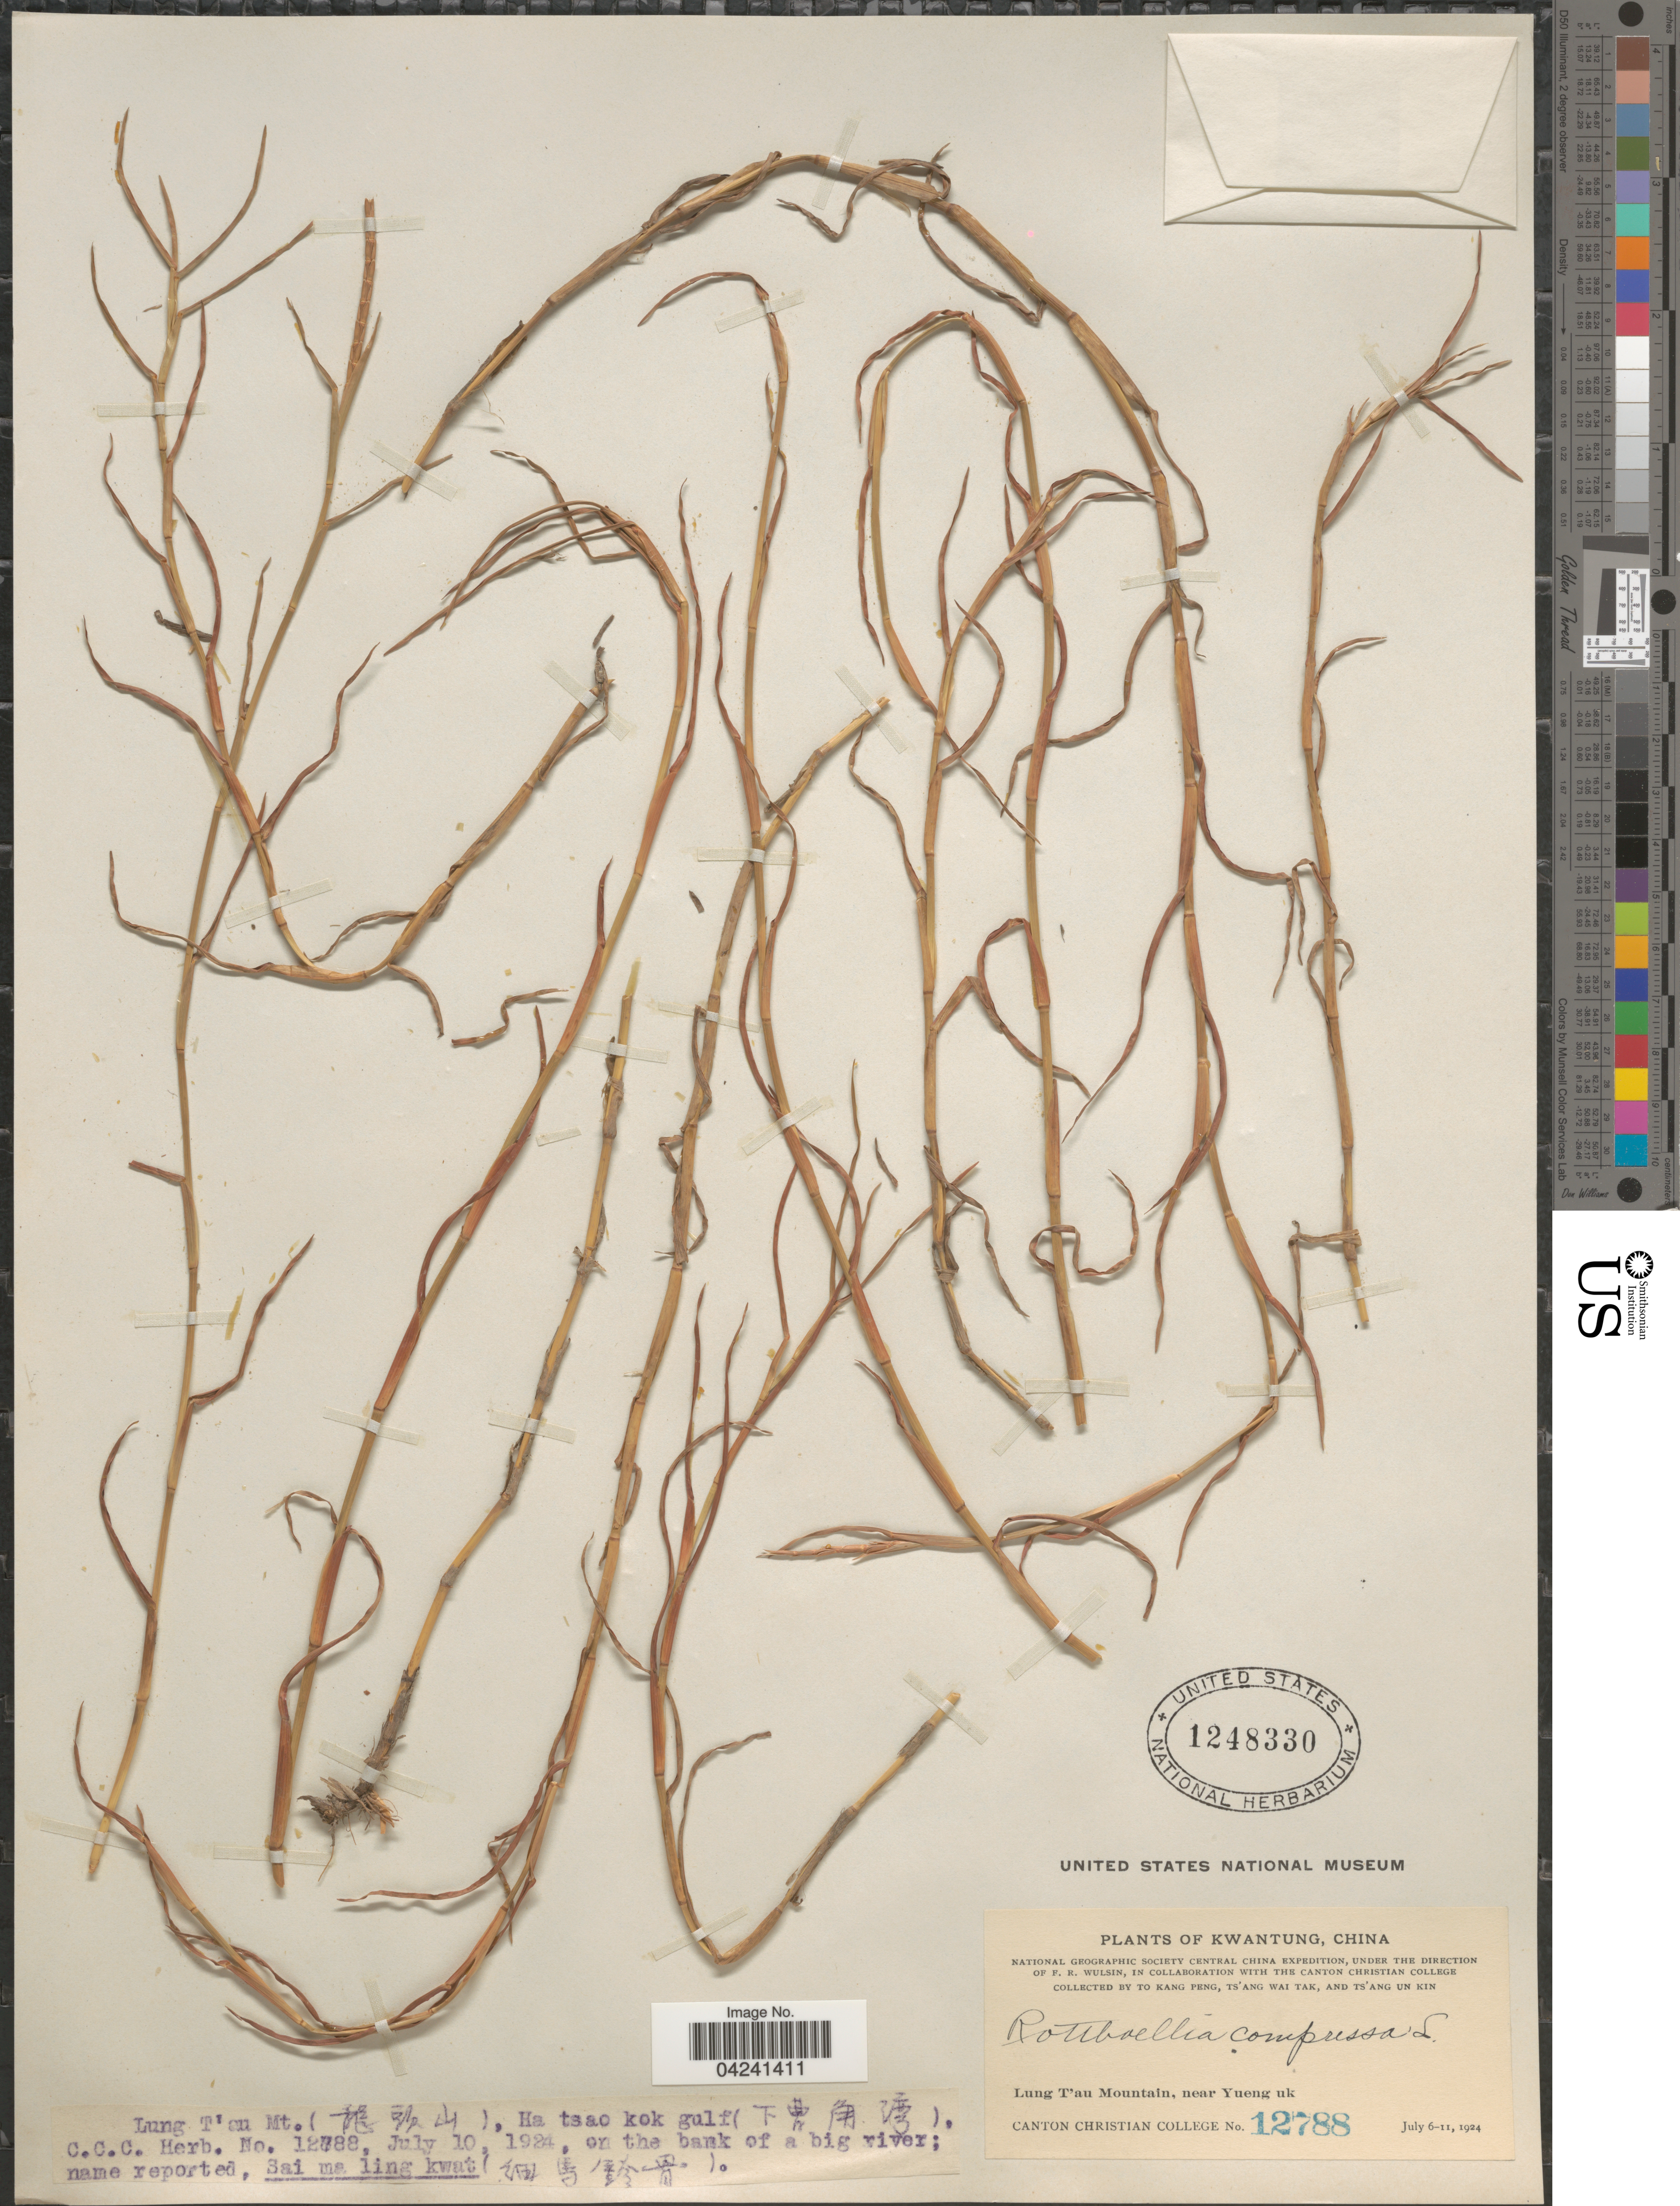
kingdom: Plantae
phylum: Tracheophyta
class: Liliopsida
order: Poales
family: Poaceae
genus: Hemarthria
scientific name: Hemarthria compressa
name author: (L.) R. Br.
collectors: Kang Peng To, W. T. Tsang & Ts' Ang Un Kin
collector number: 12788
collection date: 1924-07-10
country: China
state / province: Guangdong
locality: Kwangtung. National Geographic Society Central China Expedition. Lung T'au Mountain, near Yueng uk. Lung T'au Mt. (X), Ha tsao kok gulf (X).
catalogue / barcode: US 1248330